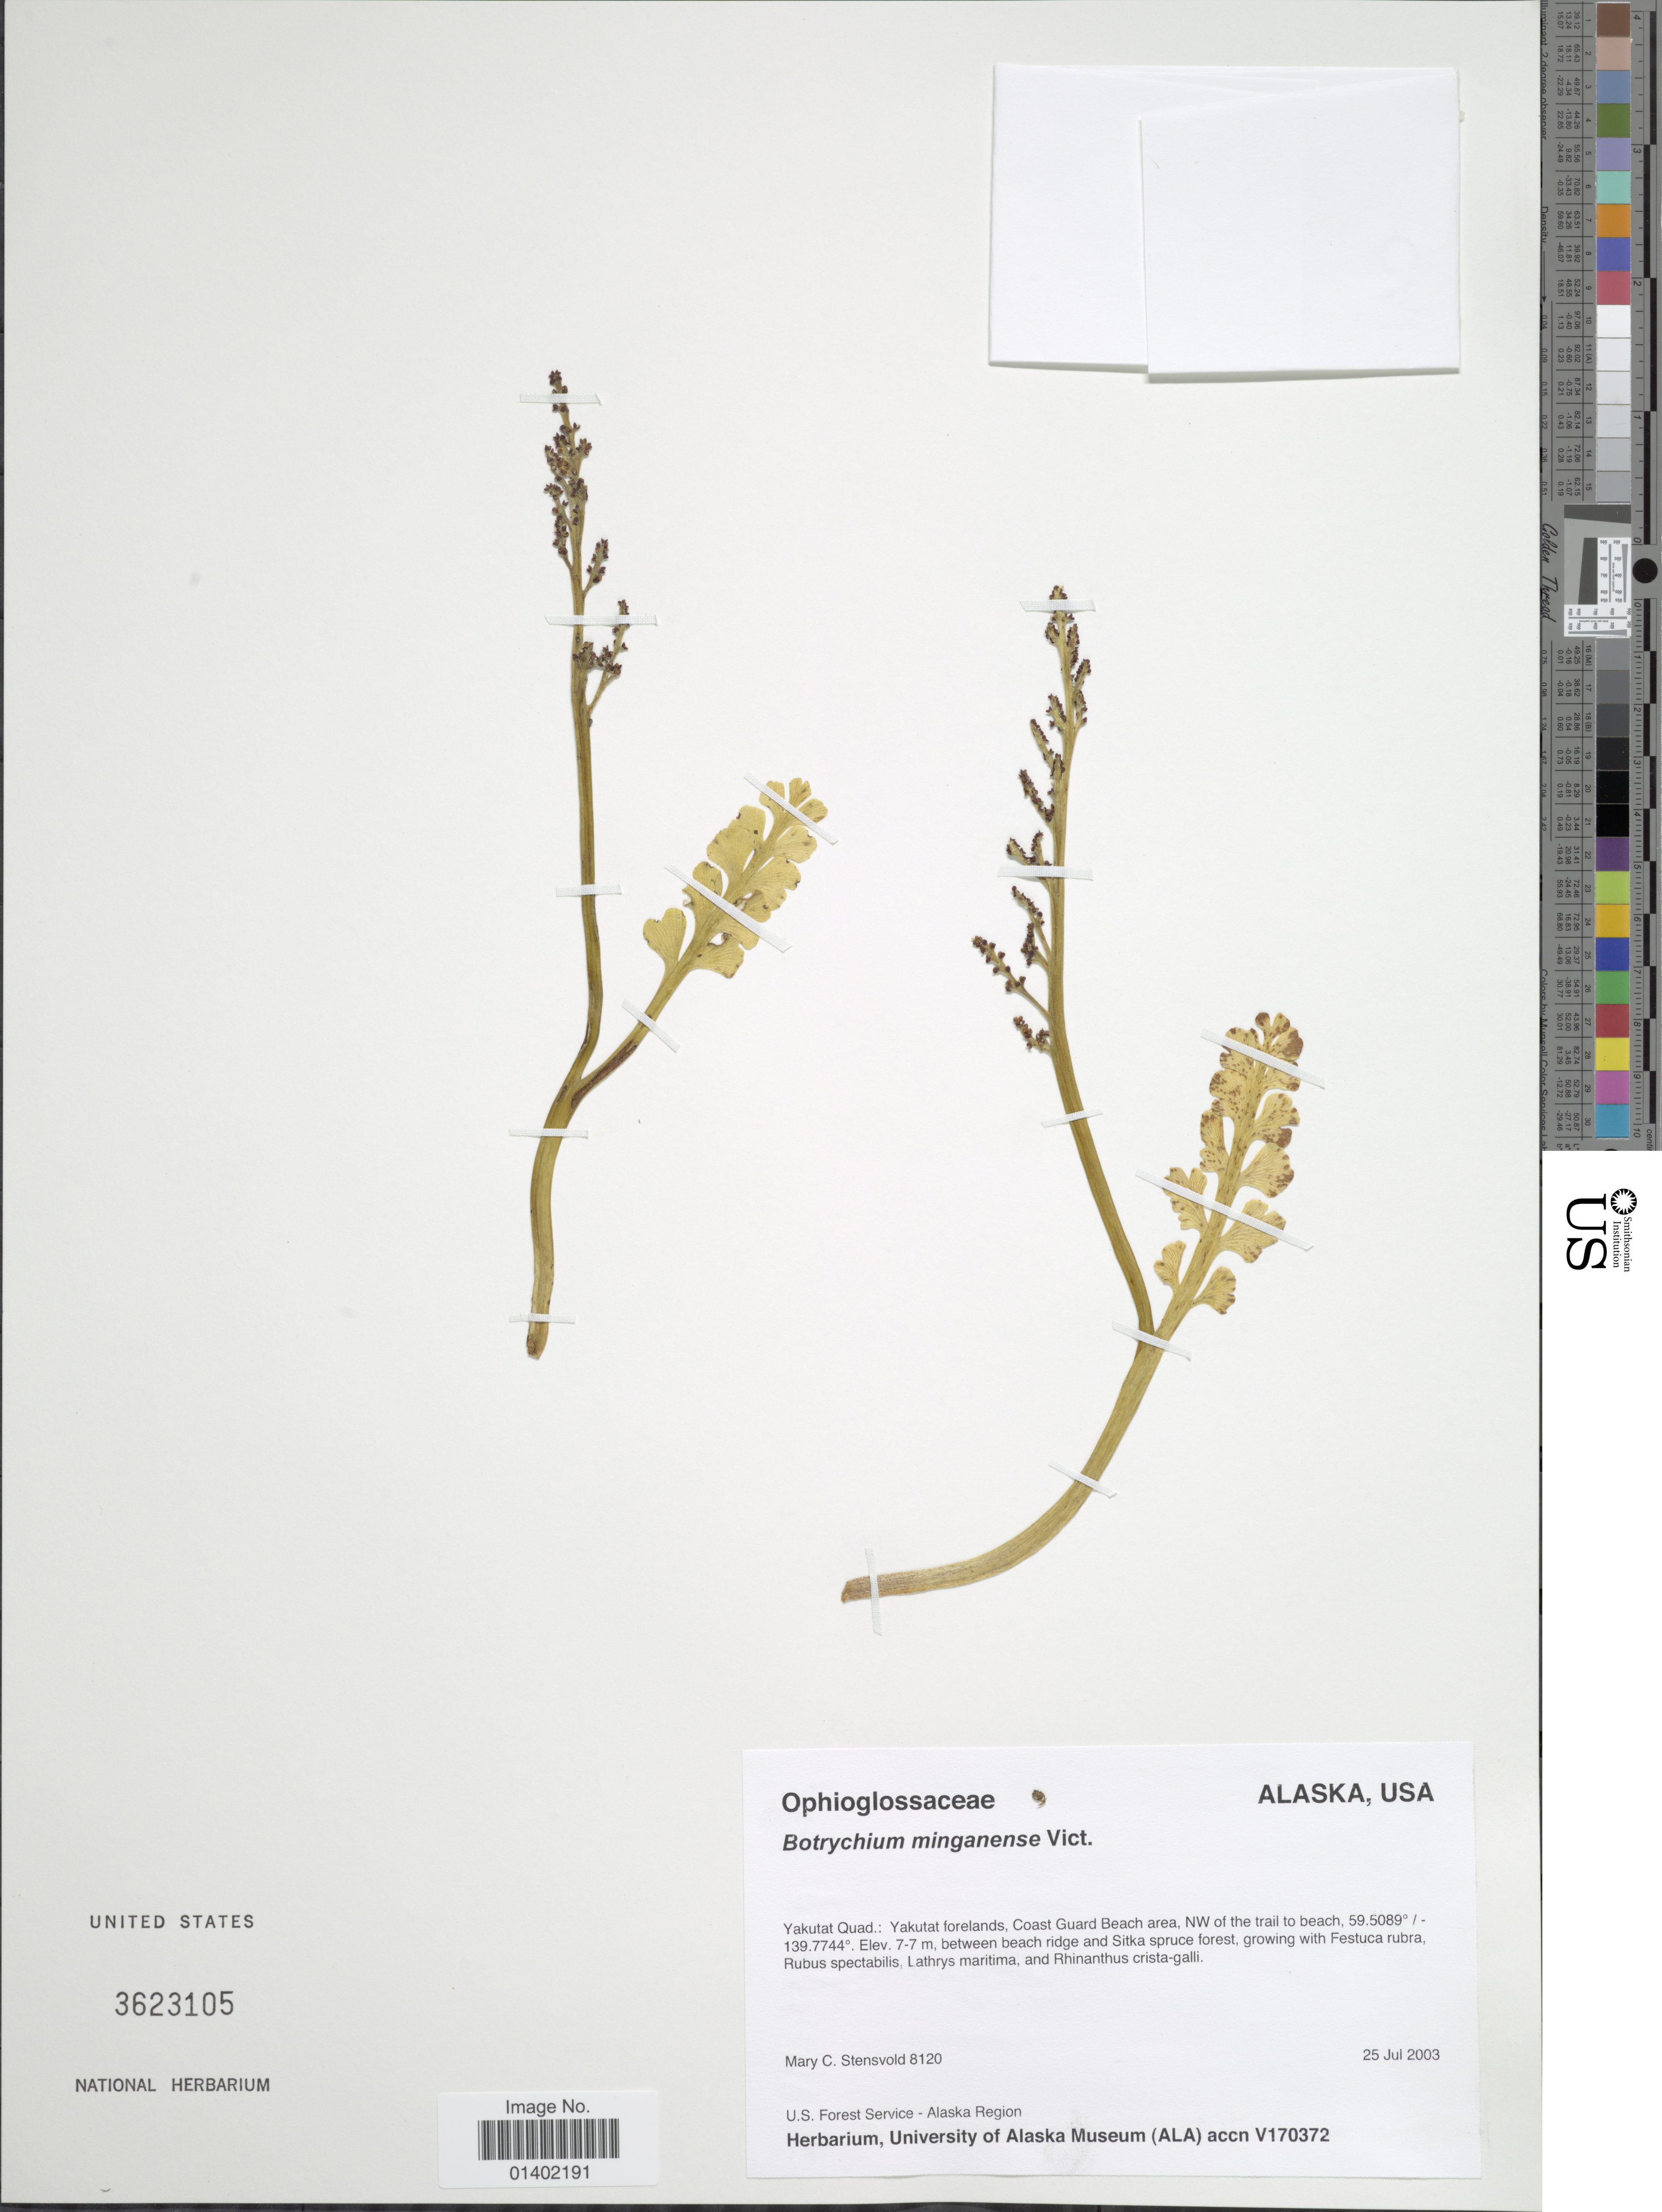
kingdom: Plantae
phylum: Tracheophyta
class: Polypodiopsida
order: Ophioglossales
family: Ophioglossaceae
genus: Botrychium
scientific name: Botrychium minganense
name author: Vict.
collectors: M. Stensvold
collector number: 8120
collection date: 2003-07-25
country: United States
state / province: Alaska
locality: Yakutad Quad.: Yakutat forelands, Coast Guard Beach area, NW of the trail to beach, between beach ridge and Sitka spruce forest, growing with Festuca rubra, Rubus spectabilis, Lathrys maritima, and Rhinanthus crista- galli.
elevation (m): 7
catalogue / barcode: US 3623105